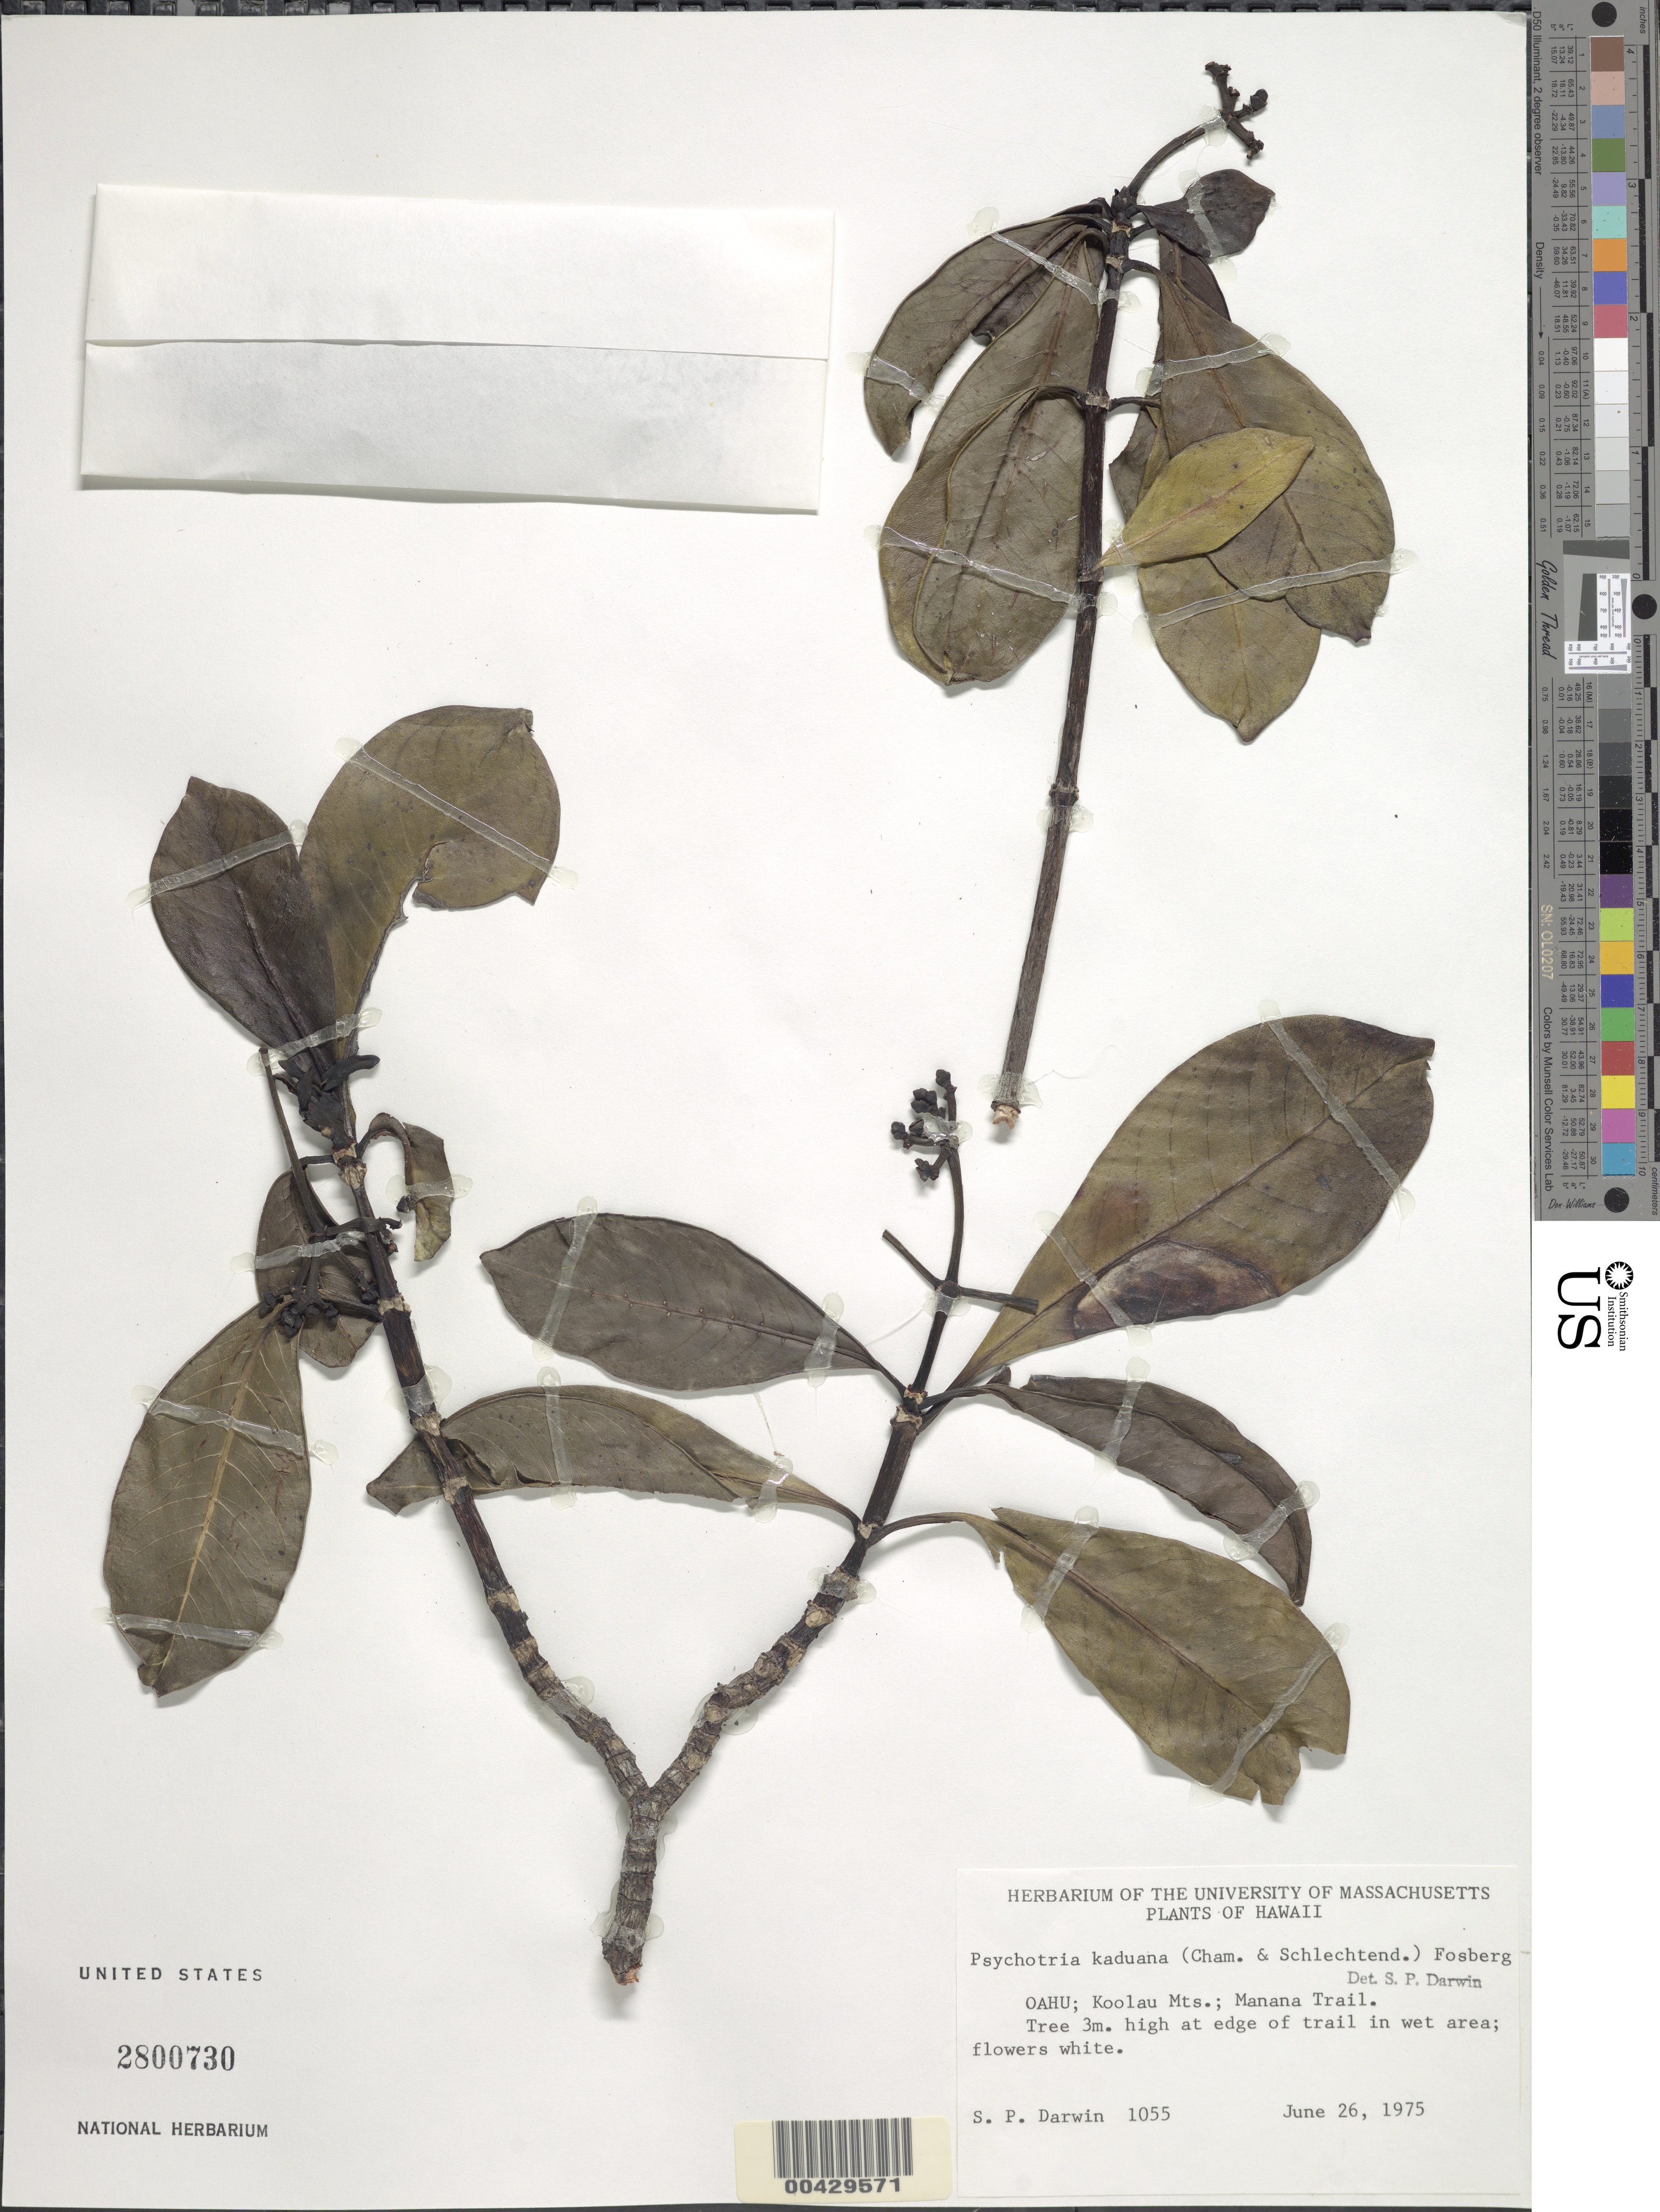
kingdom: Plantae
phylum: Tracheophyta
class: Magnoliopsida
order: Gentianales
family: Rubiaceae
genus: Psychotria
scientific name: Psychotria kaduana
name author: (Cham. & Schltdl.) Fosberg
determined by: Darwin, S. P.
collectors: S. P. Darwin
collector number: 1055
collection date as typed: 26 Jun 1975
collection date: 1975-06-26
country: United States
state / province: Hawaii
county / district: Honolulu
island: Oahu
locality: Koolau Mts.; Manana Trail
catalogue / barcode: US 2800730